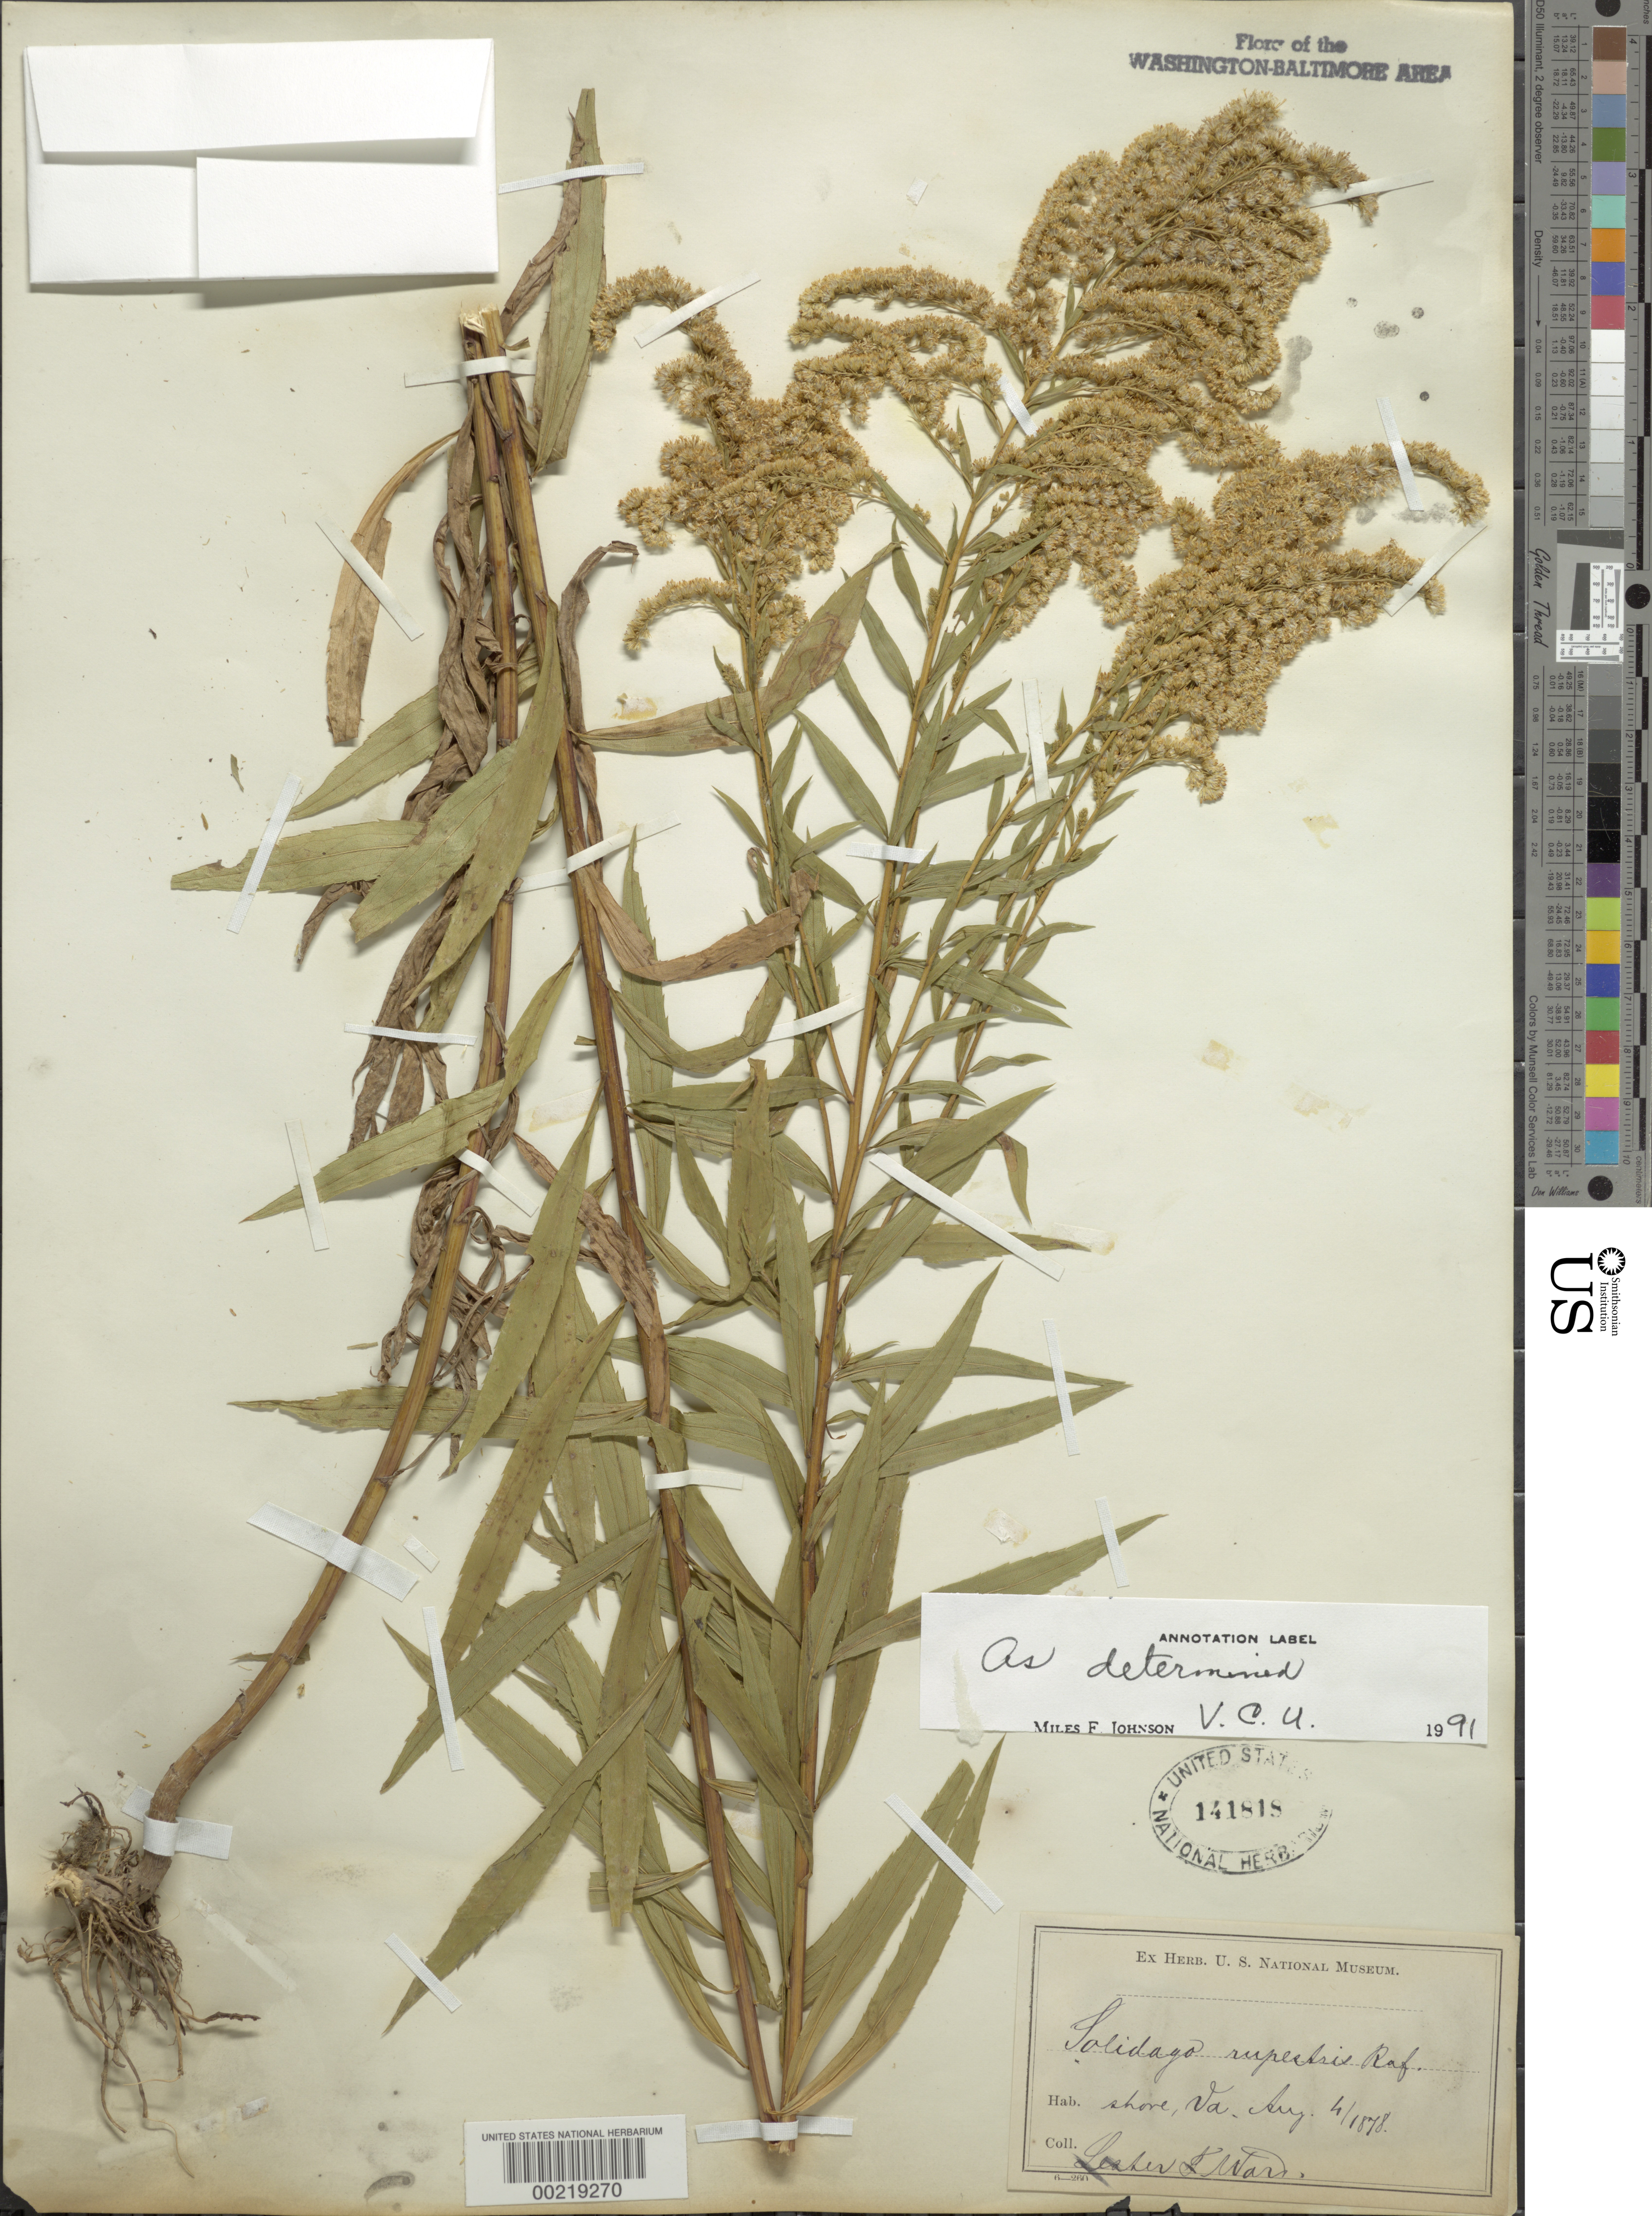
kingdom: Plantae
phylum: Tracheophyta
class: Magnoliopsida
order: Asterales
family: Asteraceae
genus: Solidago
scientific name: Solidago rupestris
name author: Raf.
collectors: L. F. Ward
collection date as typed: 04 Aug 1878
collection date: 1878-08-04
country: United States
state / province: Virginia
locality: Potomac shore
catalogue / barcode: US 141818